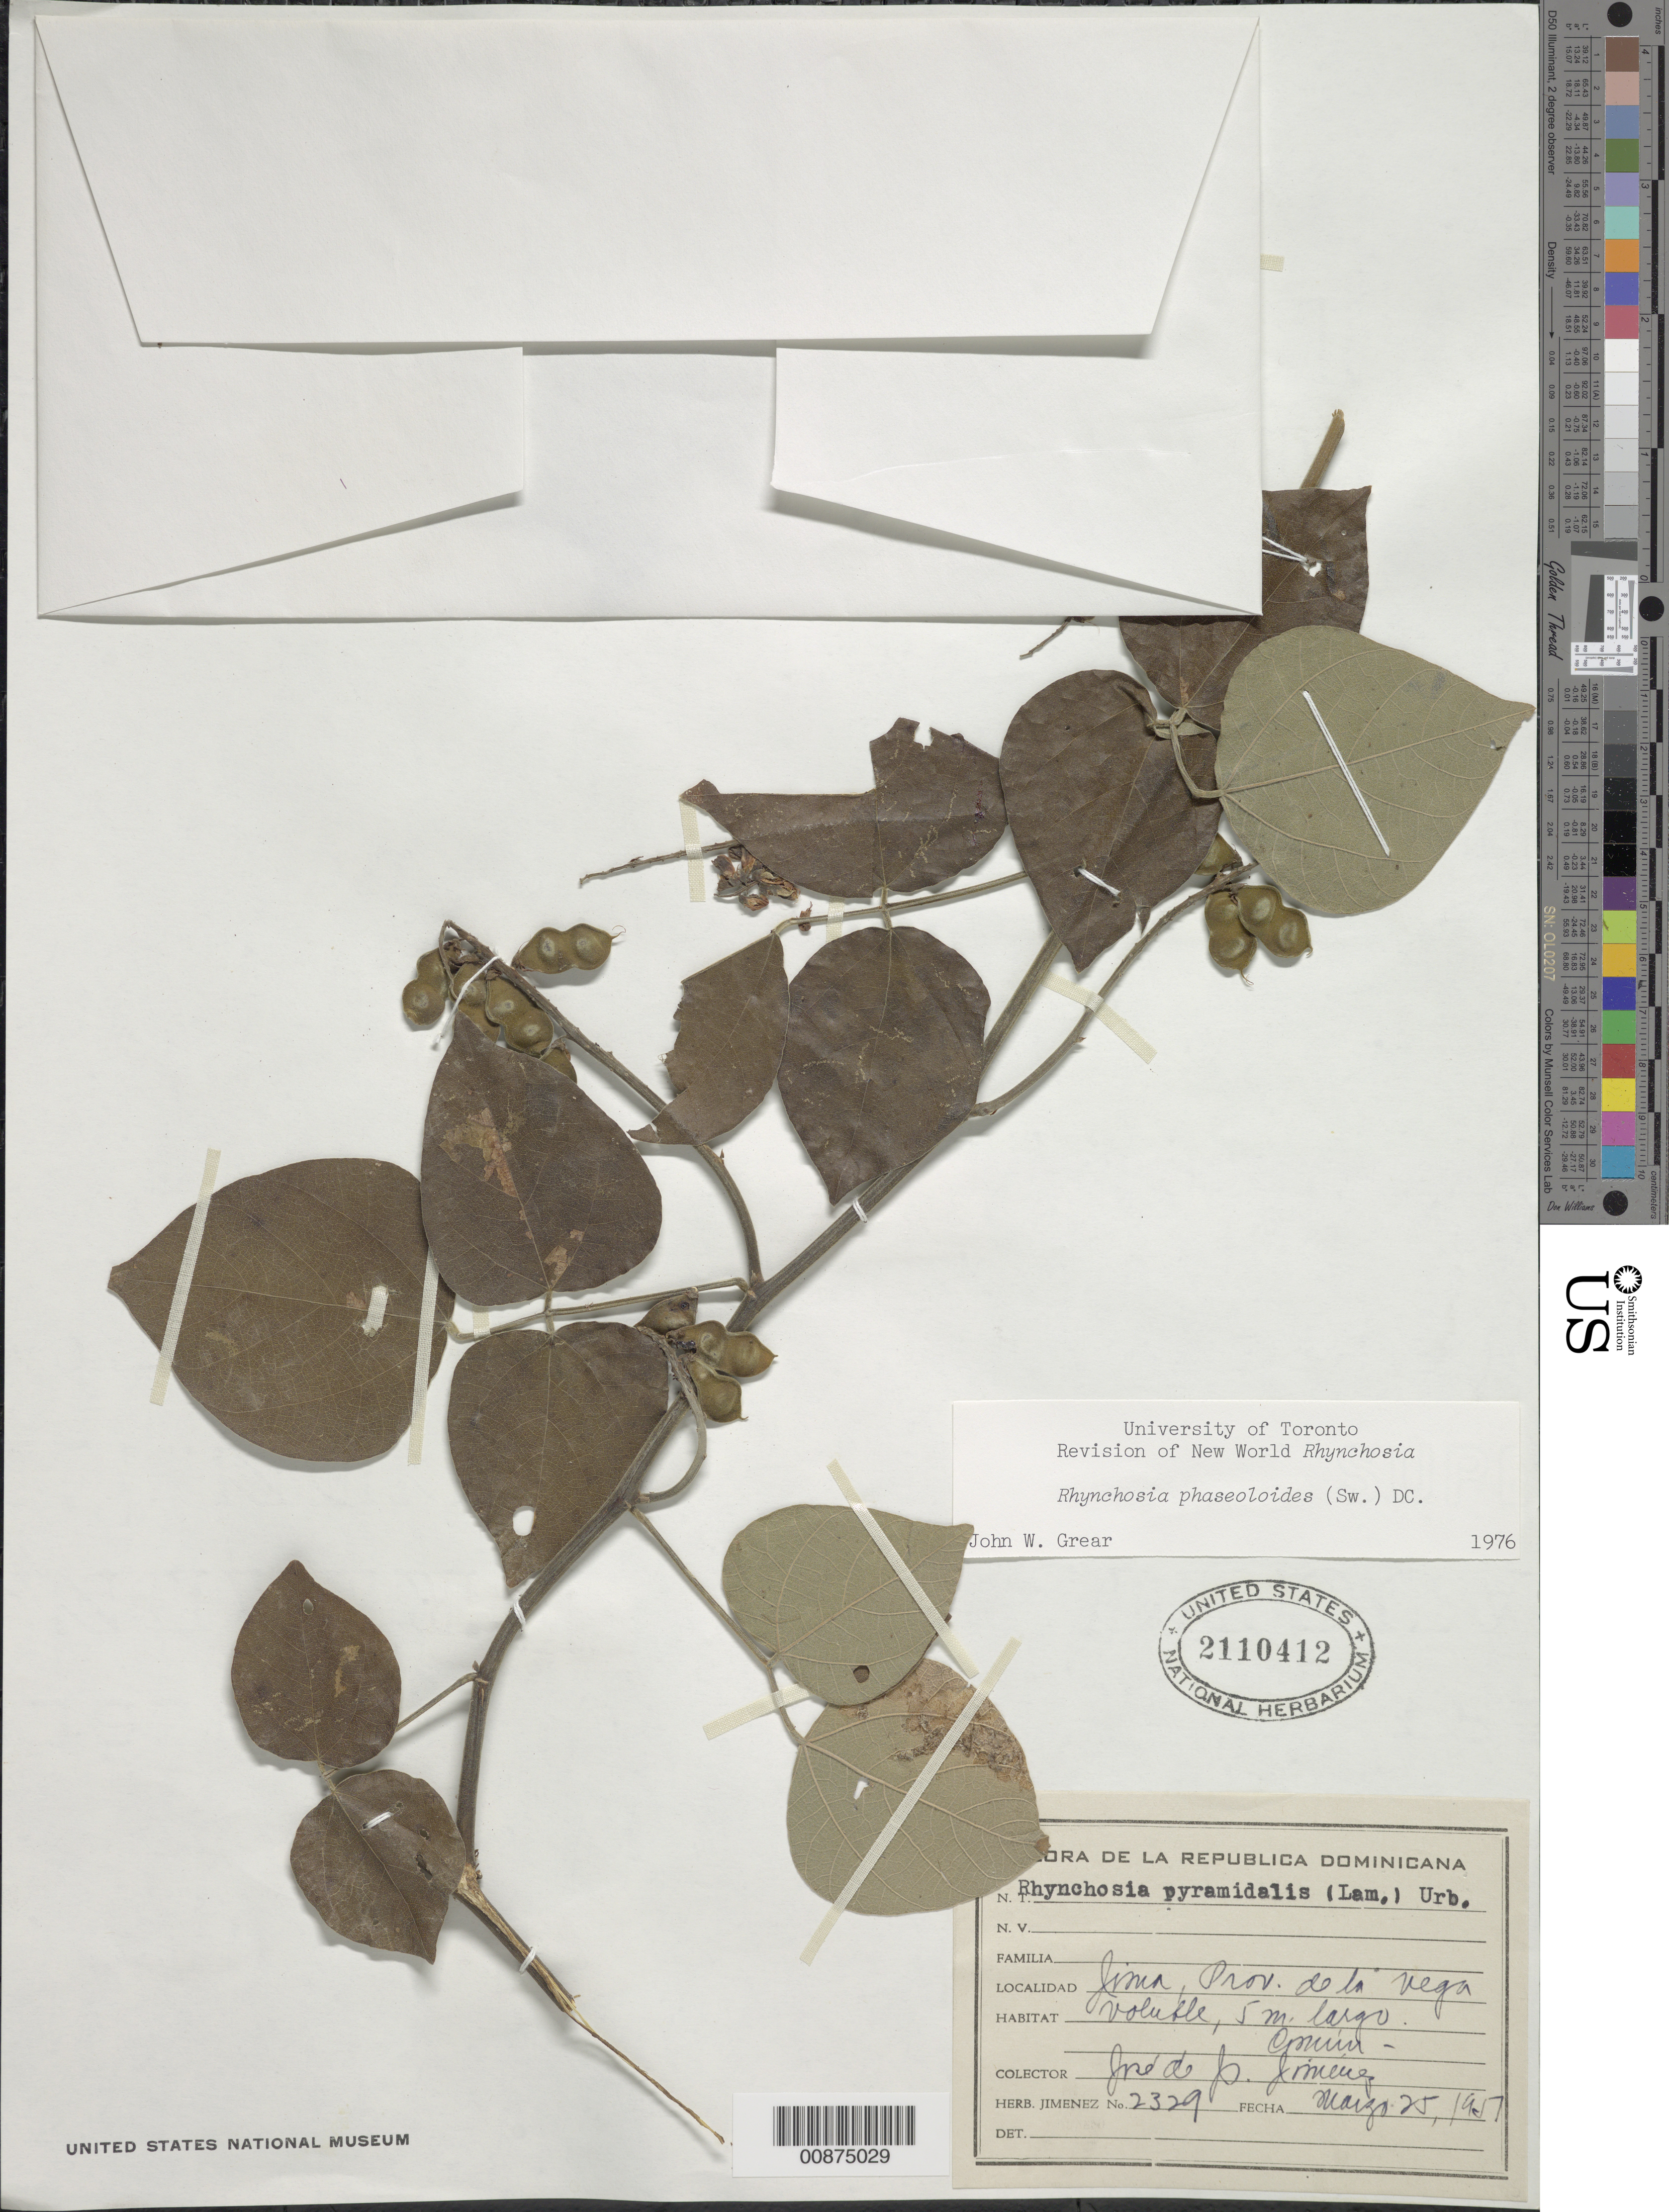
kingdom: Plantae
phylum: Tracheophyta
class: Magnoliopsida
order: Fabales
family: Fabaceae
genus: Rhynchosia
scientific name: Rhynchosia phaseoloides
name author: (Sw.) DC.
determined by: Grear, J. W., Jr.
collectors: J. J. Jiménez Almonte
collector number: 2329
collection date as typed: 25 Mar 1951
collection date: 1951-03-25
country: Dominican Republic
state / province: La Vega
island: Hispaniola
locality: Jima.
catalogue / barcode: US 2110412